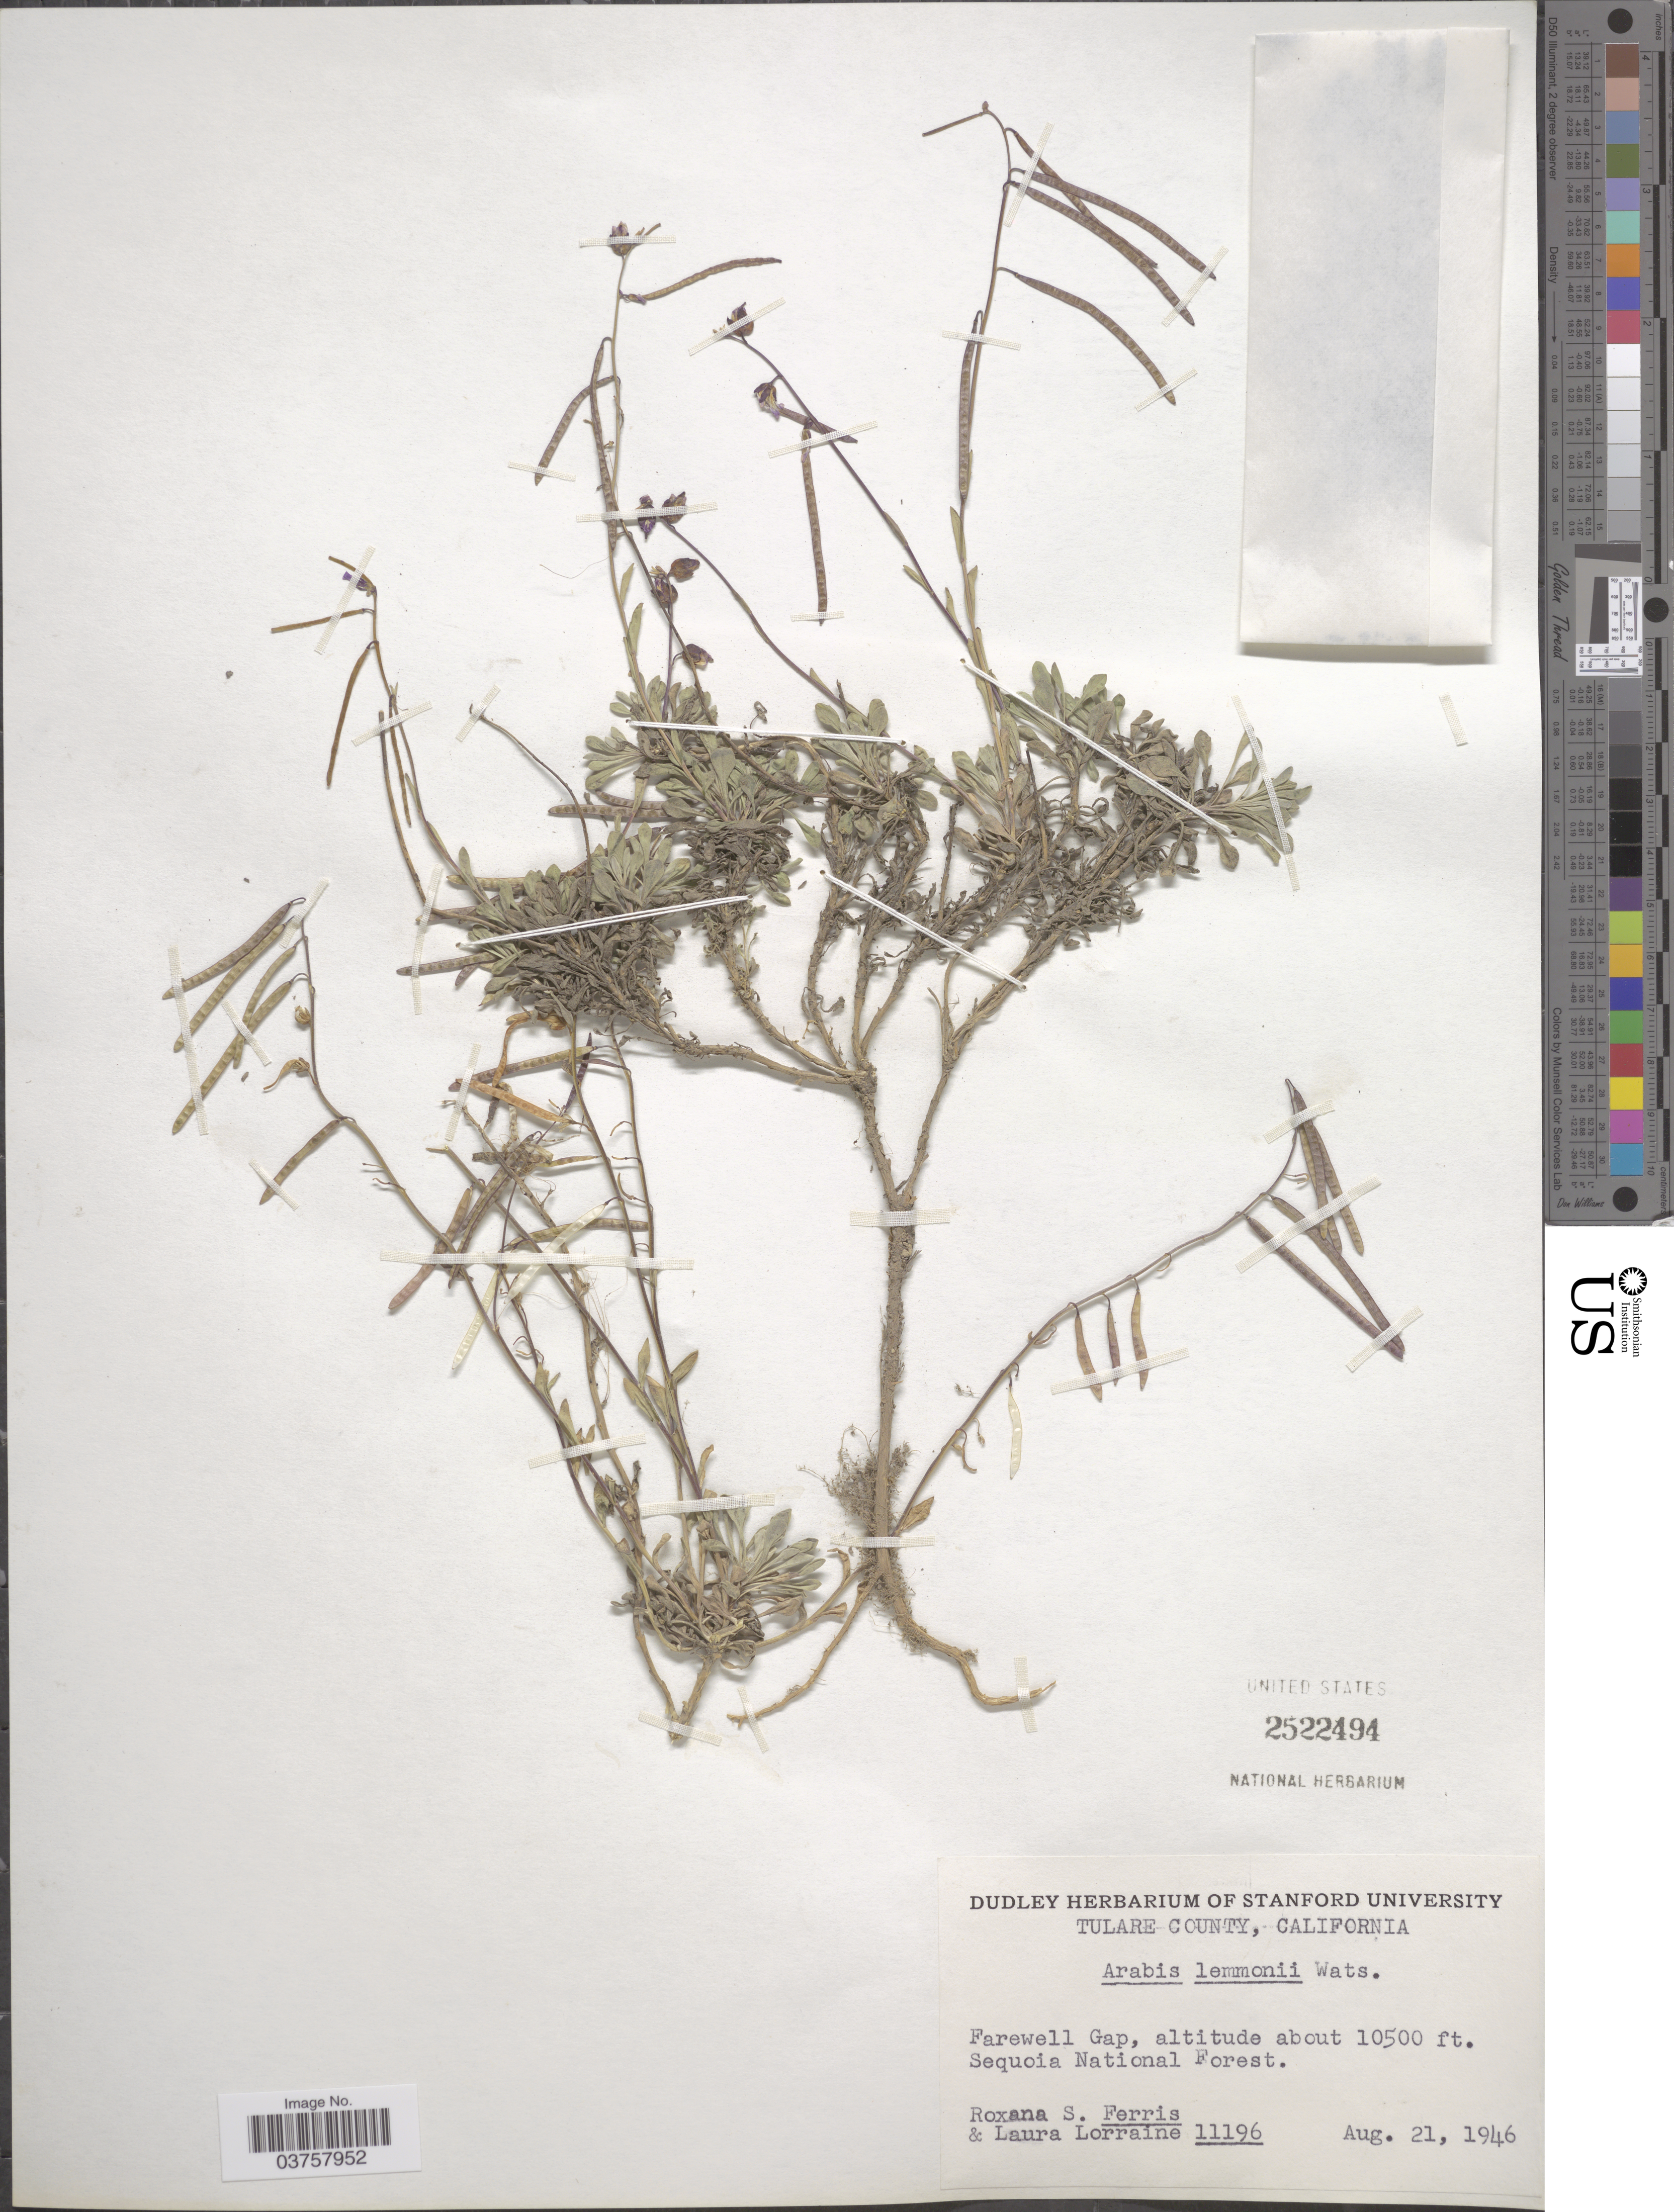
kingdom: Plantae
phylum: Tracheophyta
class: Magnoliopsida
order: Brassicales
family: Brassicaceae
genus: Arabis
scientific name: Arabis lemmonii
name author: S. Watson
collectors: R. S. Ferris & L. Lorraine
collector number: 11196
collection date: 1946-08-21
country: United States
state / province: California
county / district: Tulare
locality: Tulare County, Farewell Gap, Sequoia National Forest.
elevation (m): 3200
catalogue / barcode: US 2522494